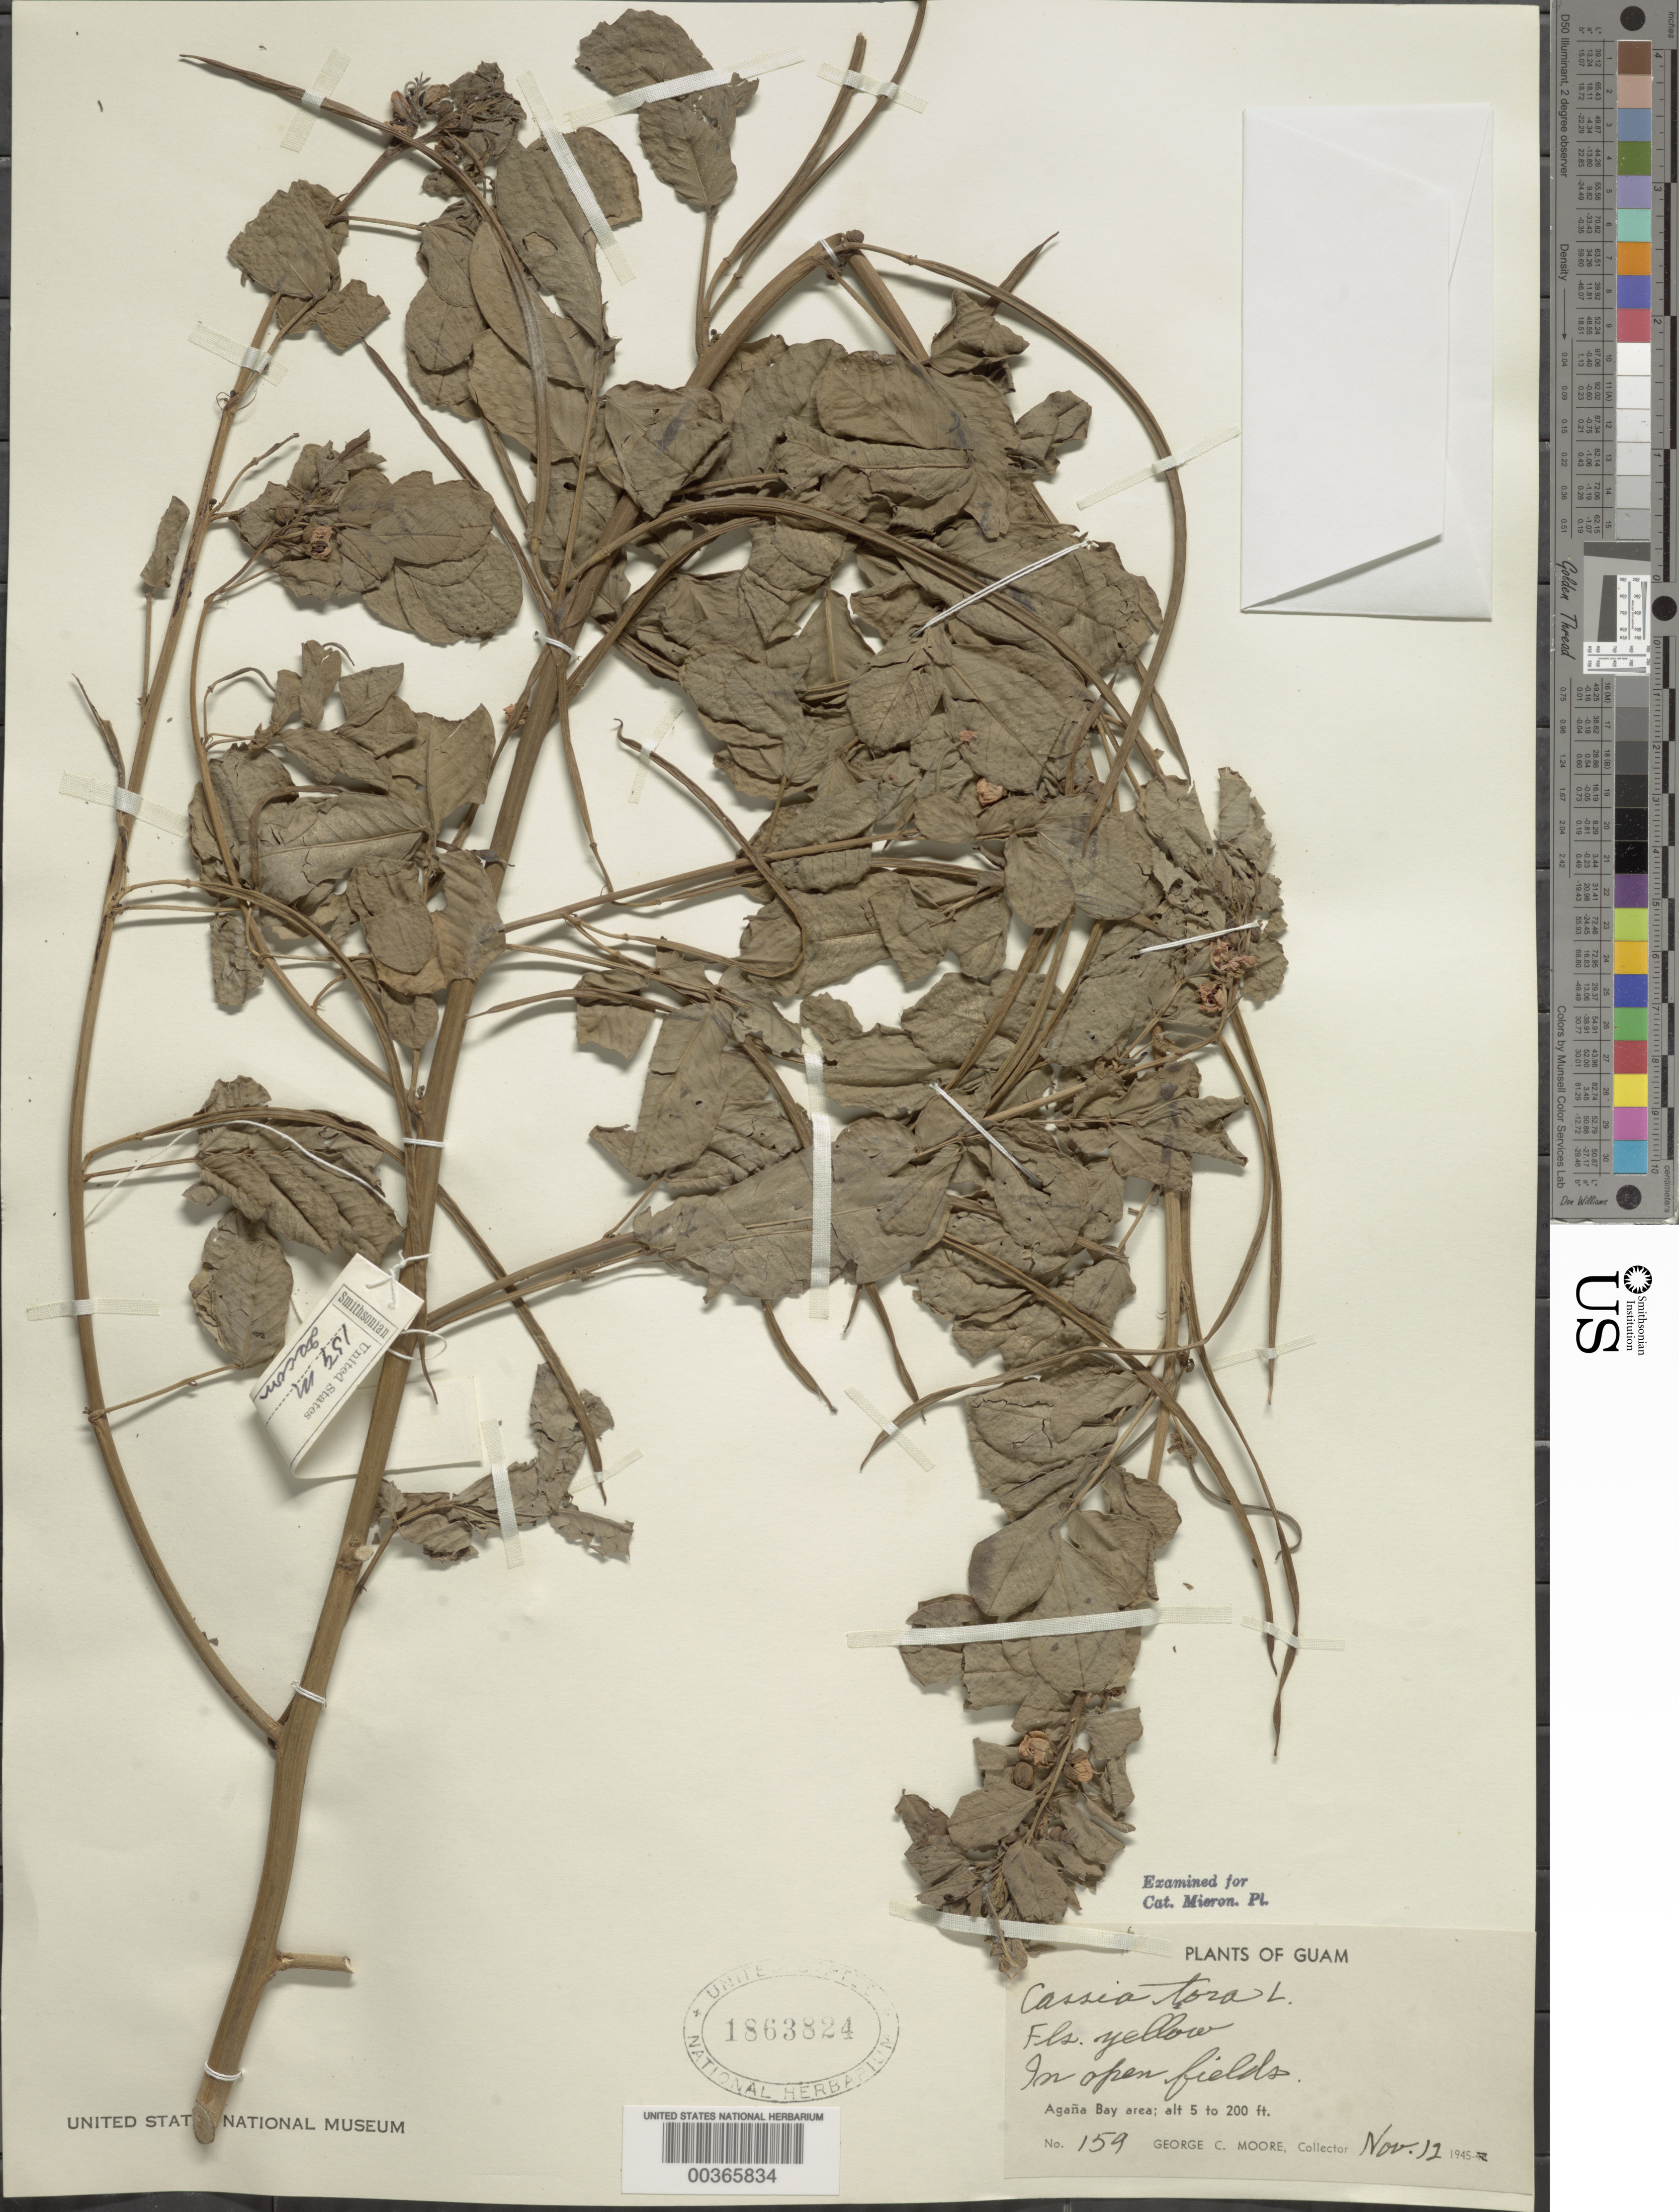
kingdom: Plantae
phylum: Tracheophyta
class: Magnoliopsida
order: Fabales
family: Fabaceae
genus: Senna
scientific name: Senna tora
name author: (L.) Roxb.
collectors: G. C. Moore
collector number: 159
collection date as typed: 12 Nov 1945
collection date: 1945-11-12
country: Guam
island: Guam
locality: Agana bay area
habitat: In open fields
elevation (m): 5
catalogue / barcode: US 1863824